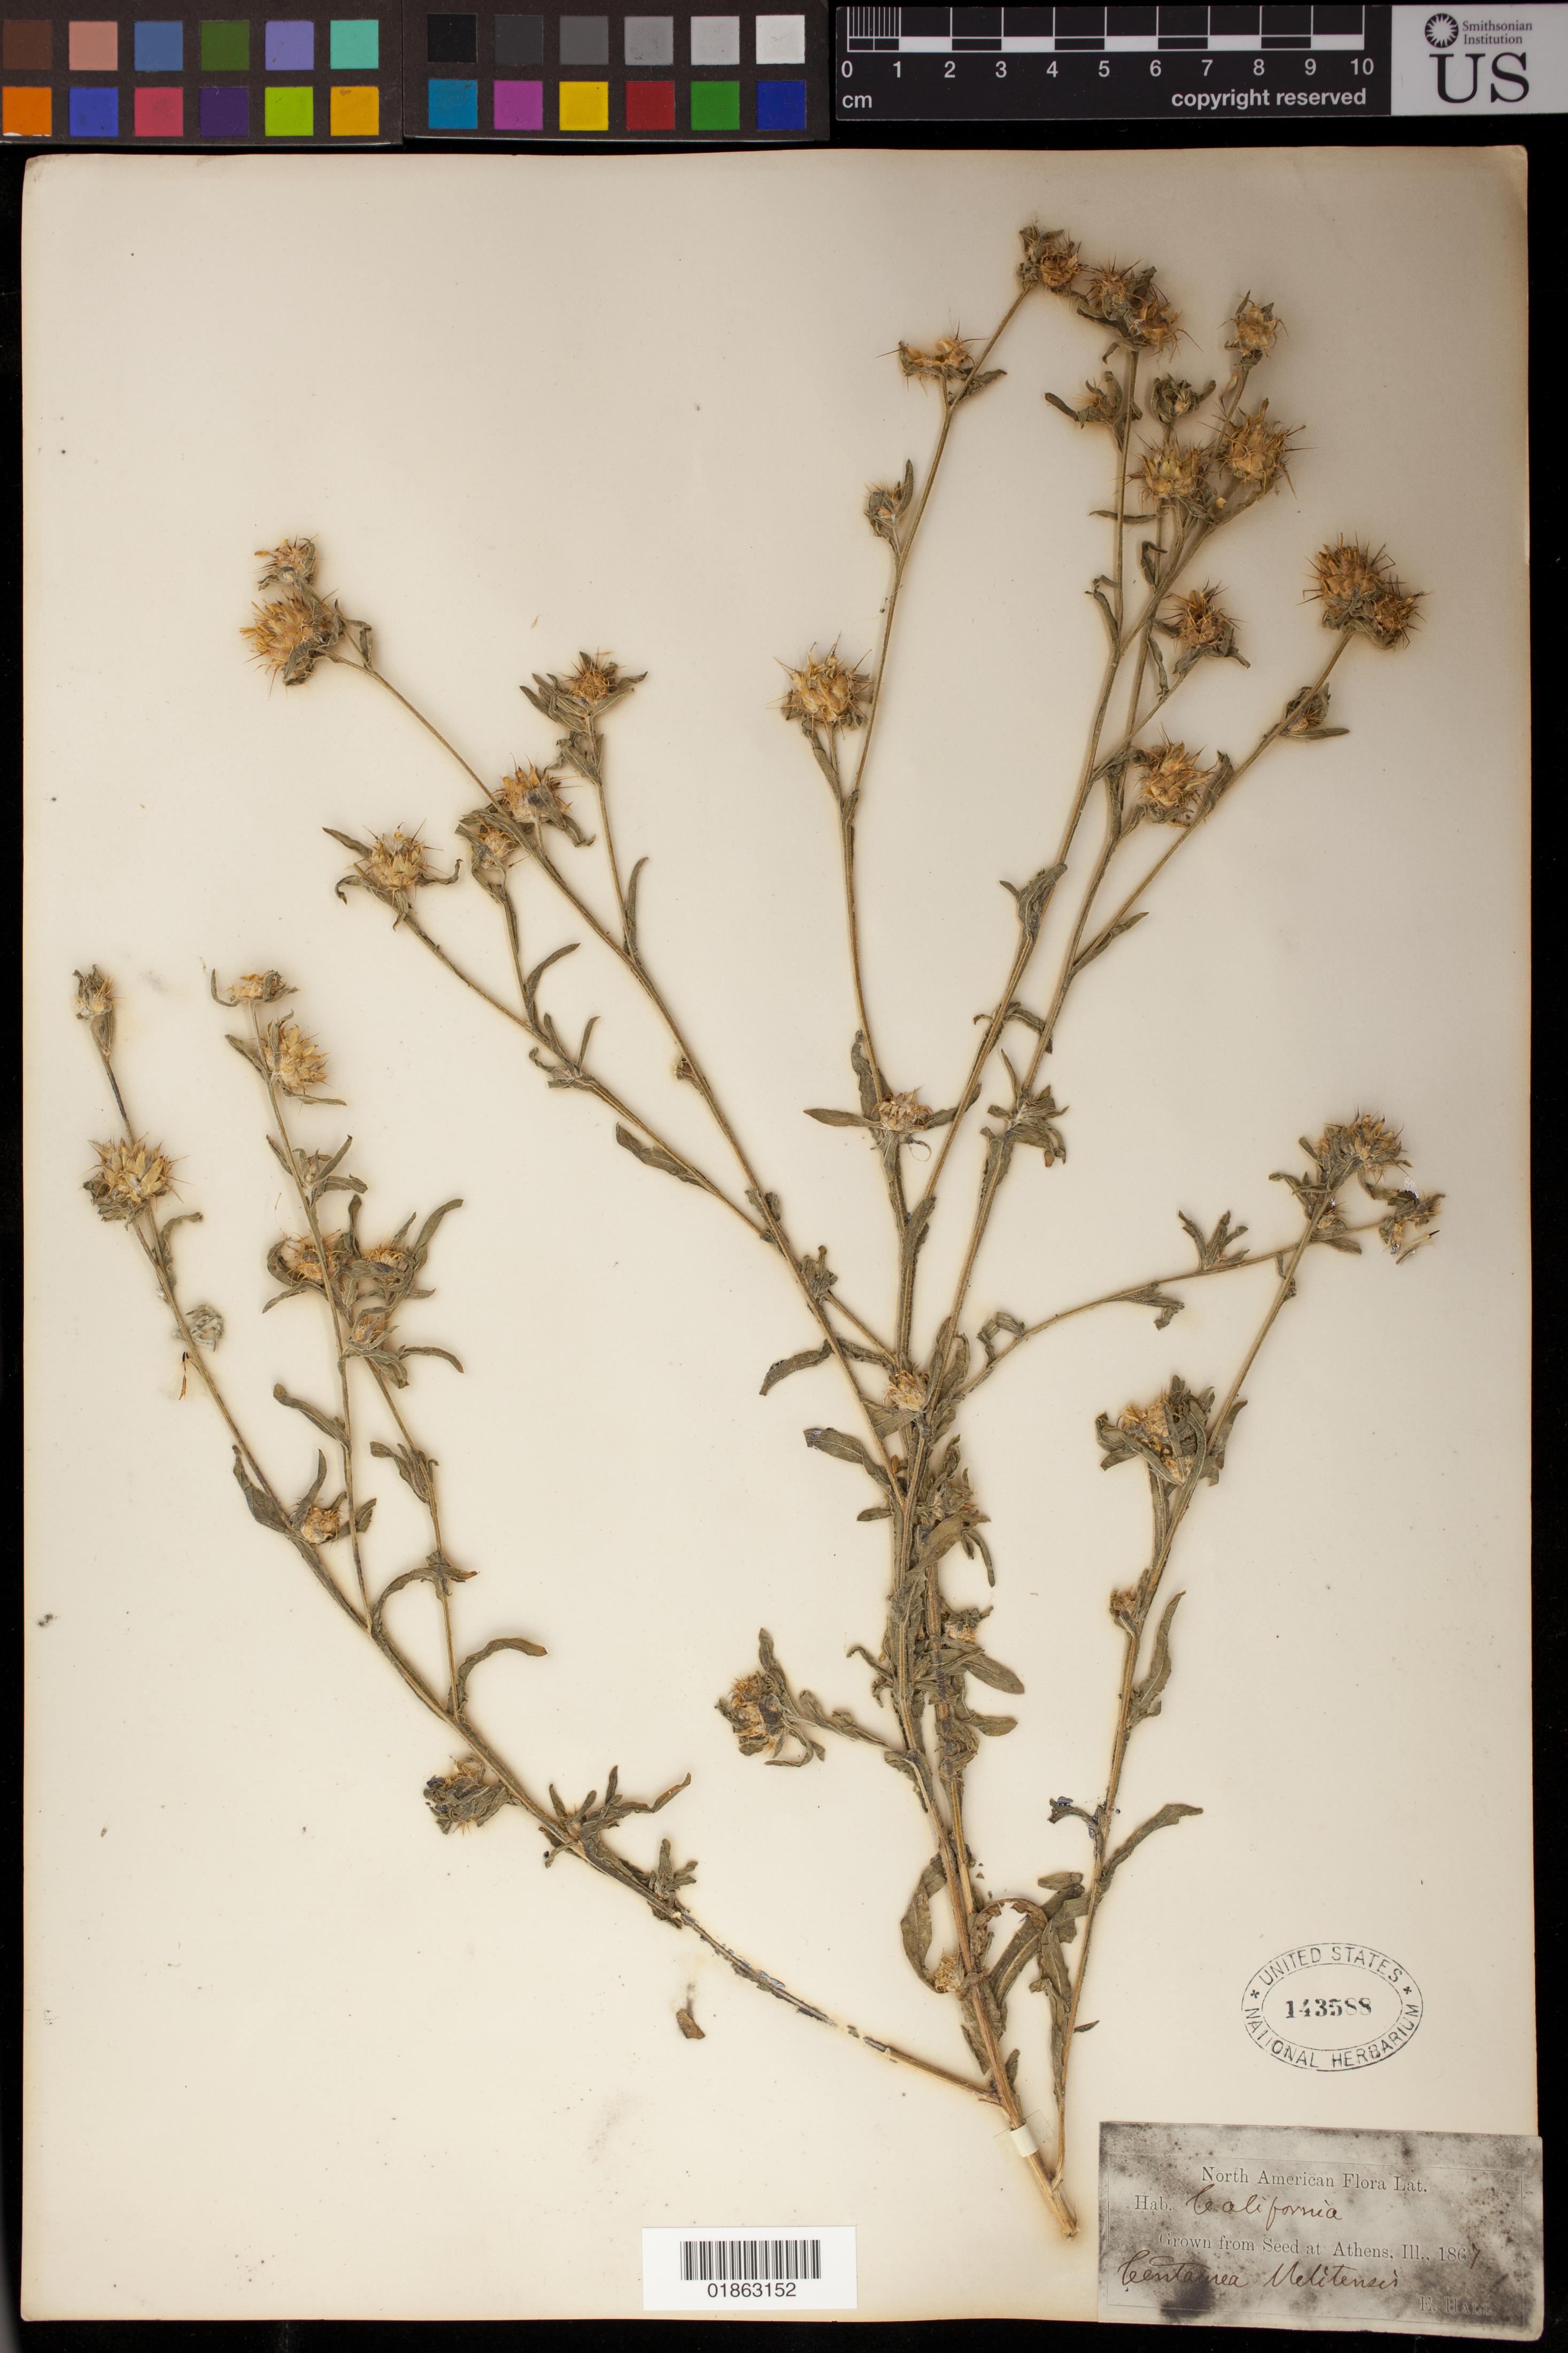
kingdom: Plantae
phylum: Tracheophyta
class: Magnoliopsida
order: Asterales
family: Asteraceae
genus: Centaurea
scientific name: Centaurea melitensis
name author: L.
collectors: E. Hall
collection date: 1867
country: United States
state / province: Illinois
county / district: Menard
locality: Athens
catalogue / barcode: US 143588